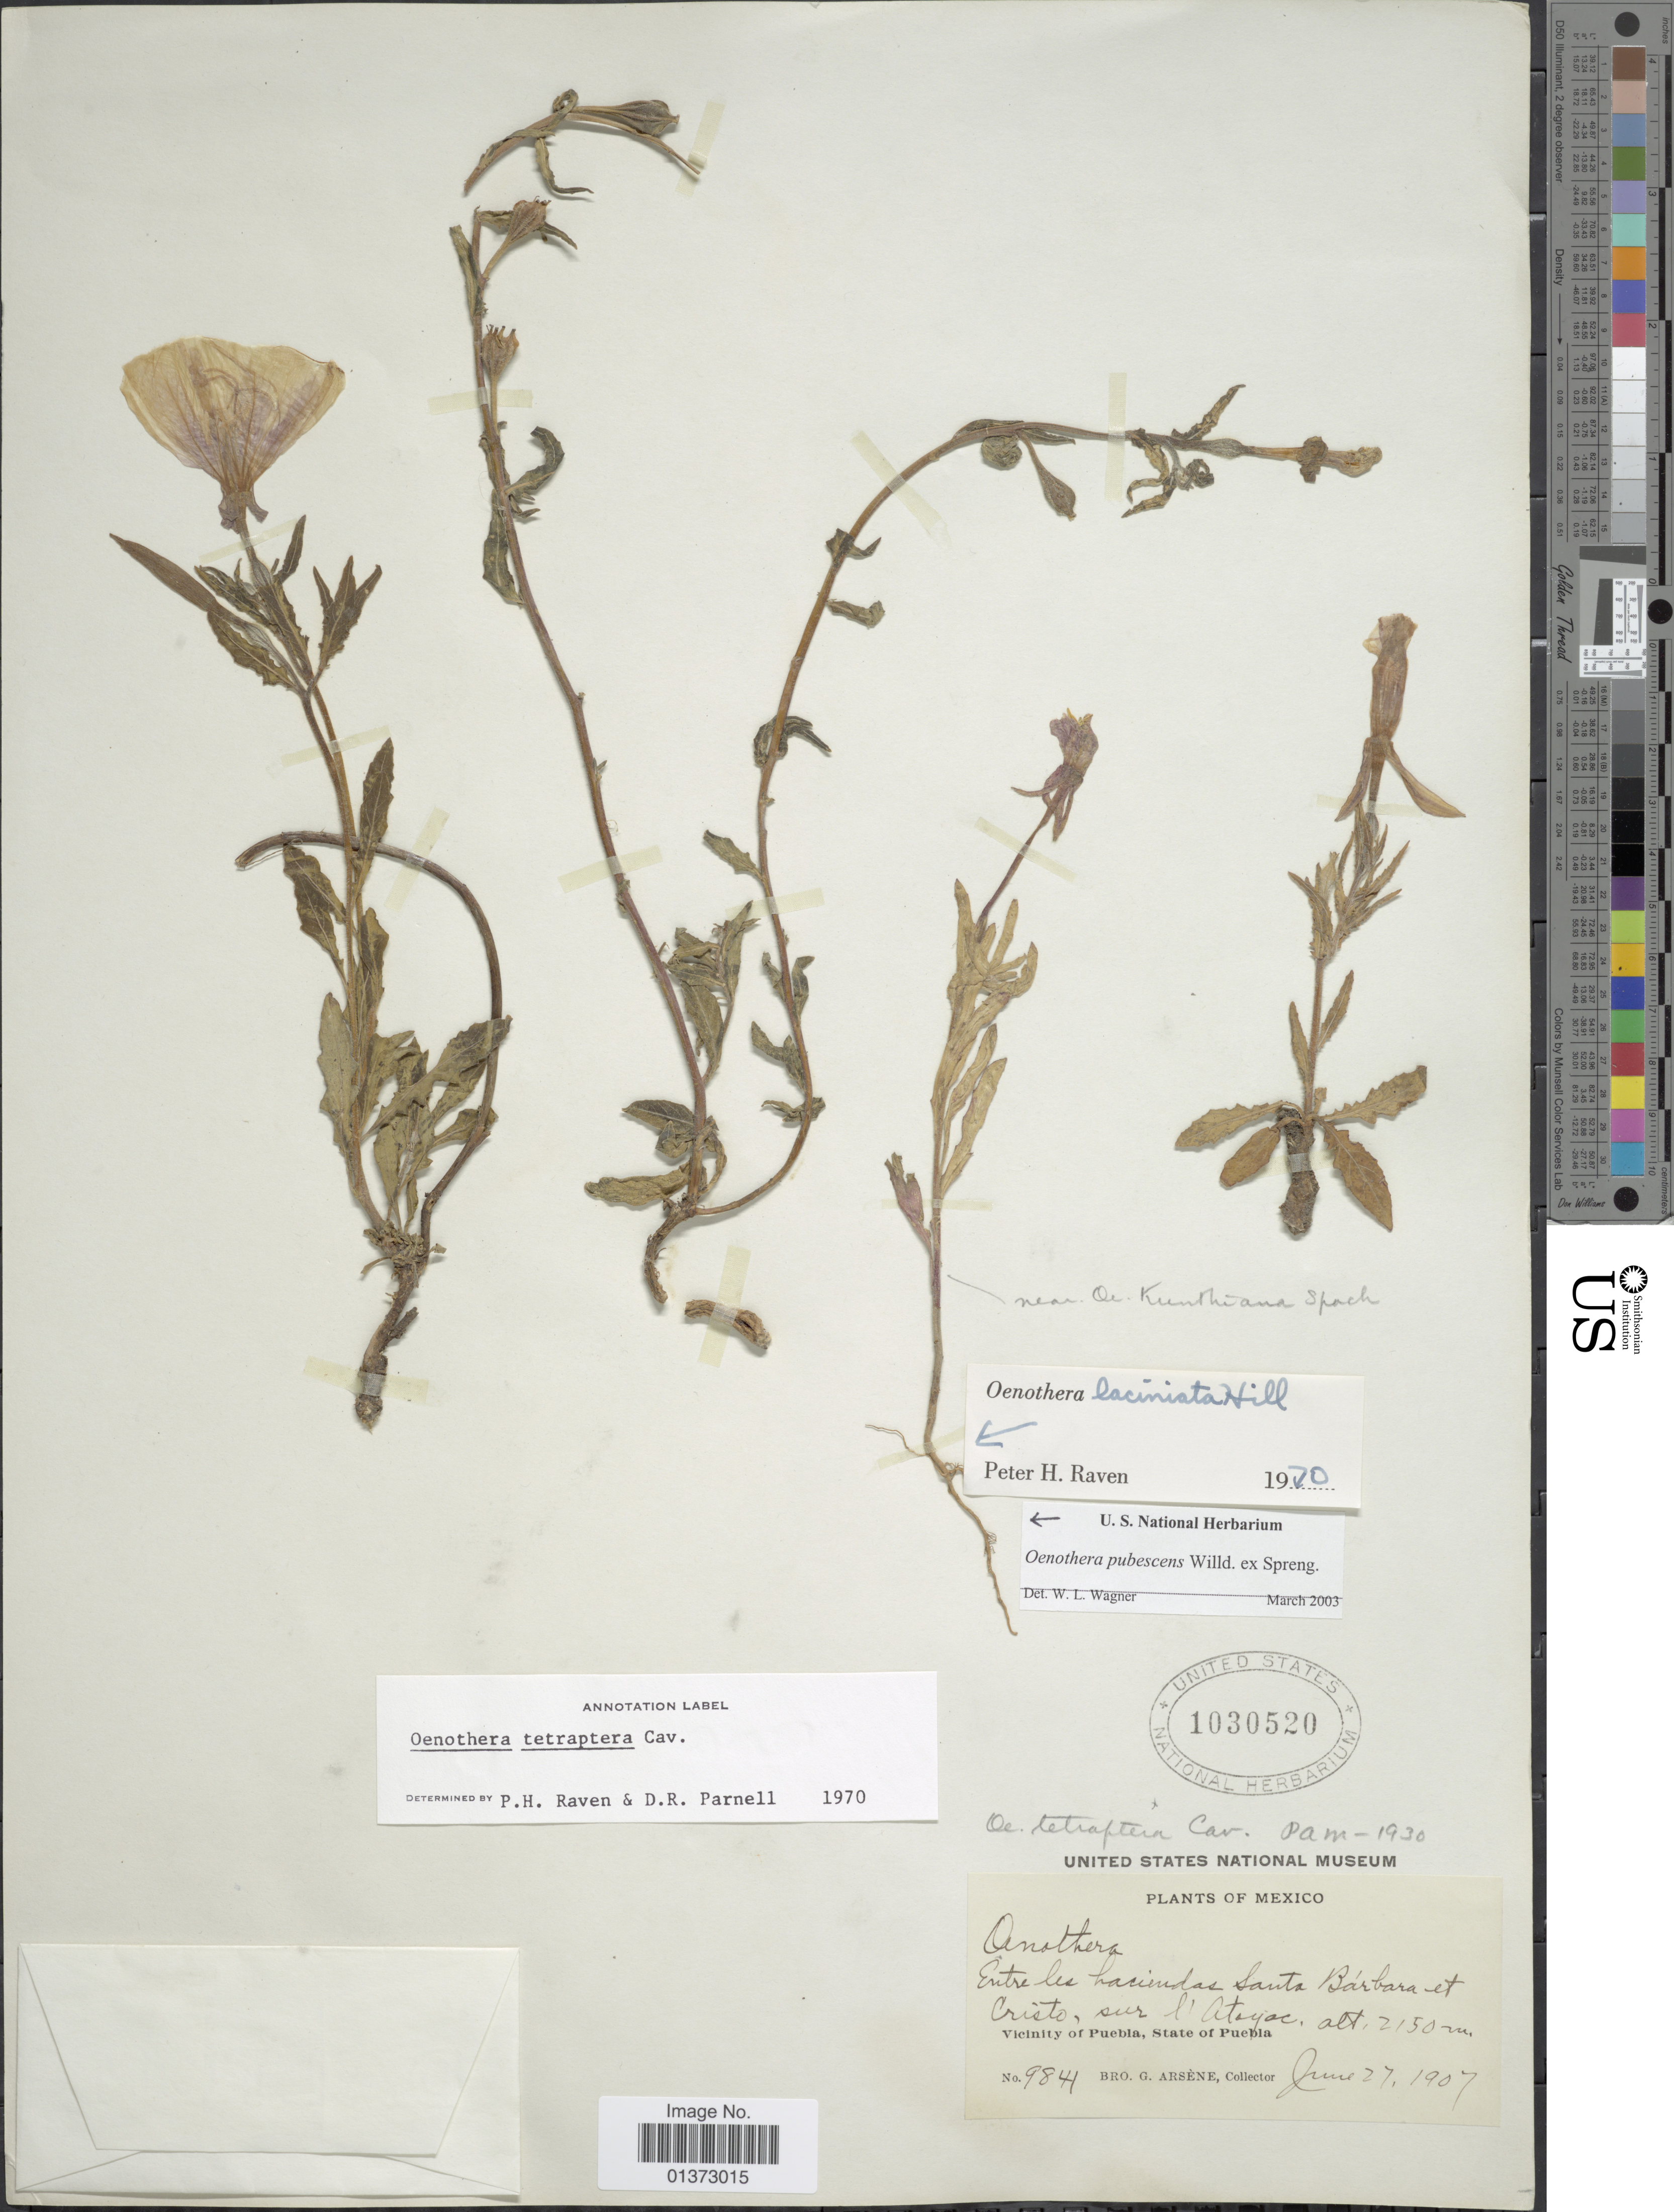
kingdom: Plantae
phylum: Tracheophyta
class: Magnoliopsida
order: Myrtales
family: Onagraceae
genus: Oenothera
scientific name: Oenothera pubescens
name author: Willd. ex Spreng.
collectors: Bro. G. Arsène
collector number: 9841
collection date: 1907-06-27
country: Mexico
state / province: Puebla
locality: Entre les haciendas Santa Barbara et Cristo, sur l'Atayoc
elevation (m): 2150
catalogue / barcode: US 1030520